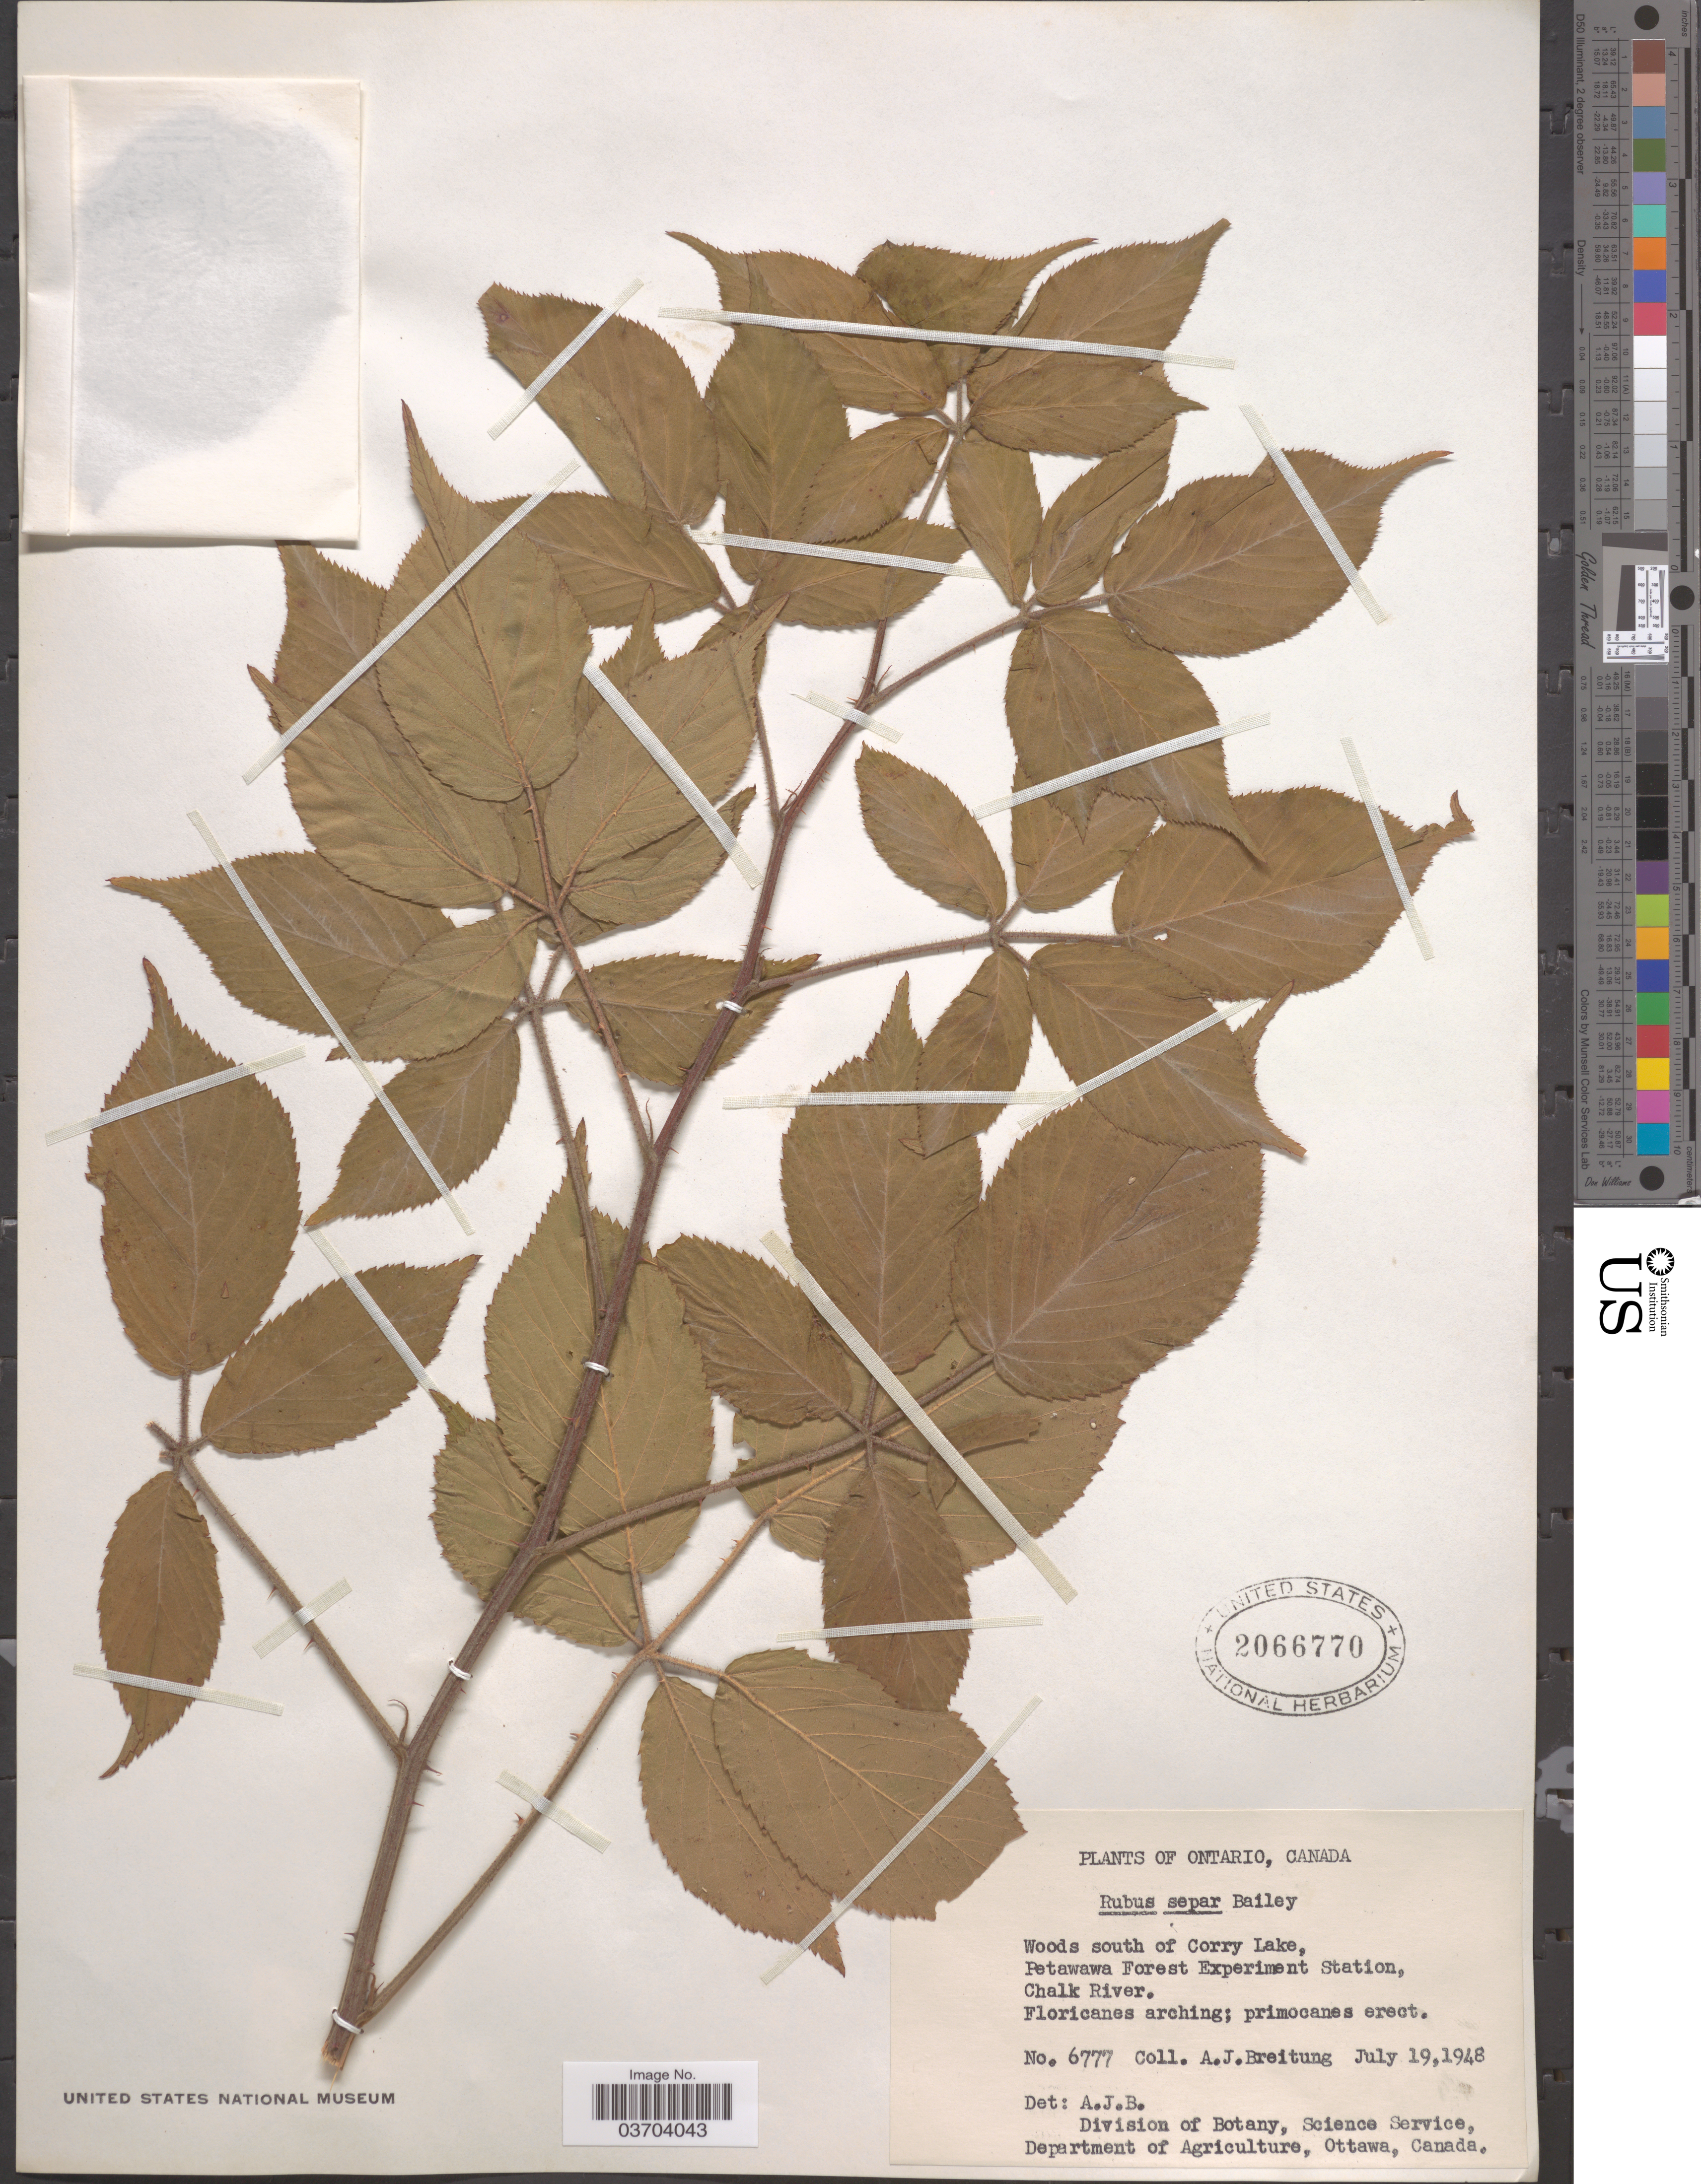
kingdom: Plantae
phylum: Tracheophyta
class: Magnoliopsida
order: Rosales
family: Rosaceae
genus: Rubus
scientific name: Rubus allegheniensis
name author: Porter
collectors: A. Breitung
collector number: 6777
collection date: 1948-07-19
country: Canada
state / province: Ontario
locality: Woods south of Corry Lake, Petawawa Forest Experiment Station, Chalk River.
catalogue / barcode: US 2066770